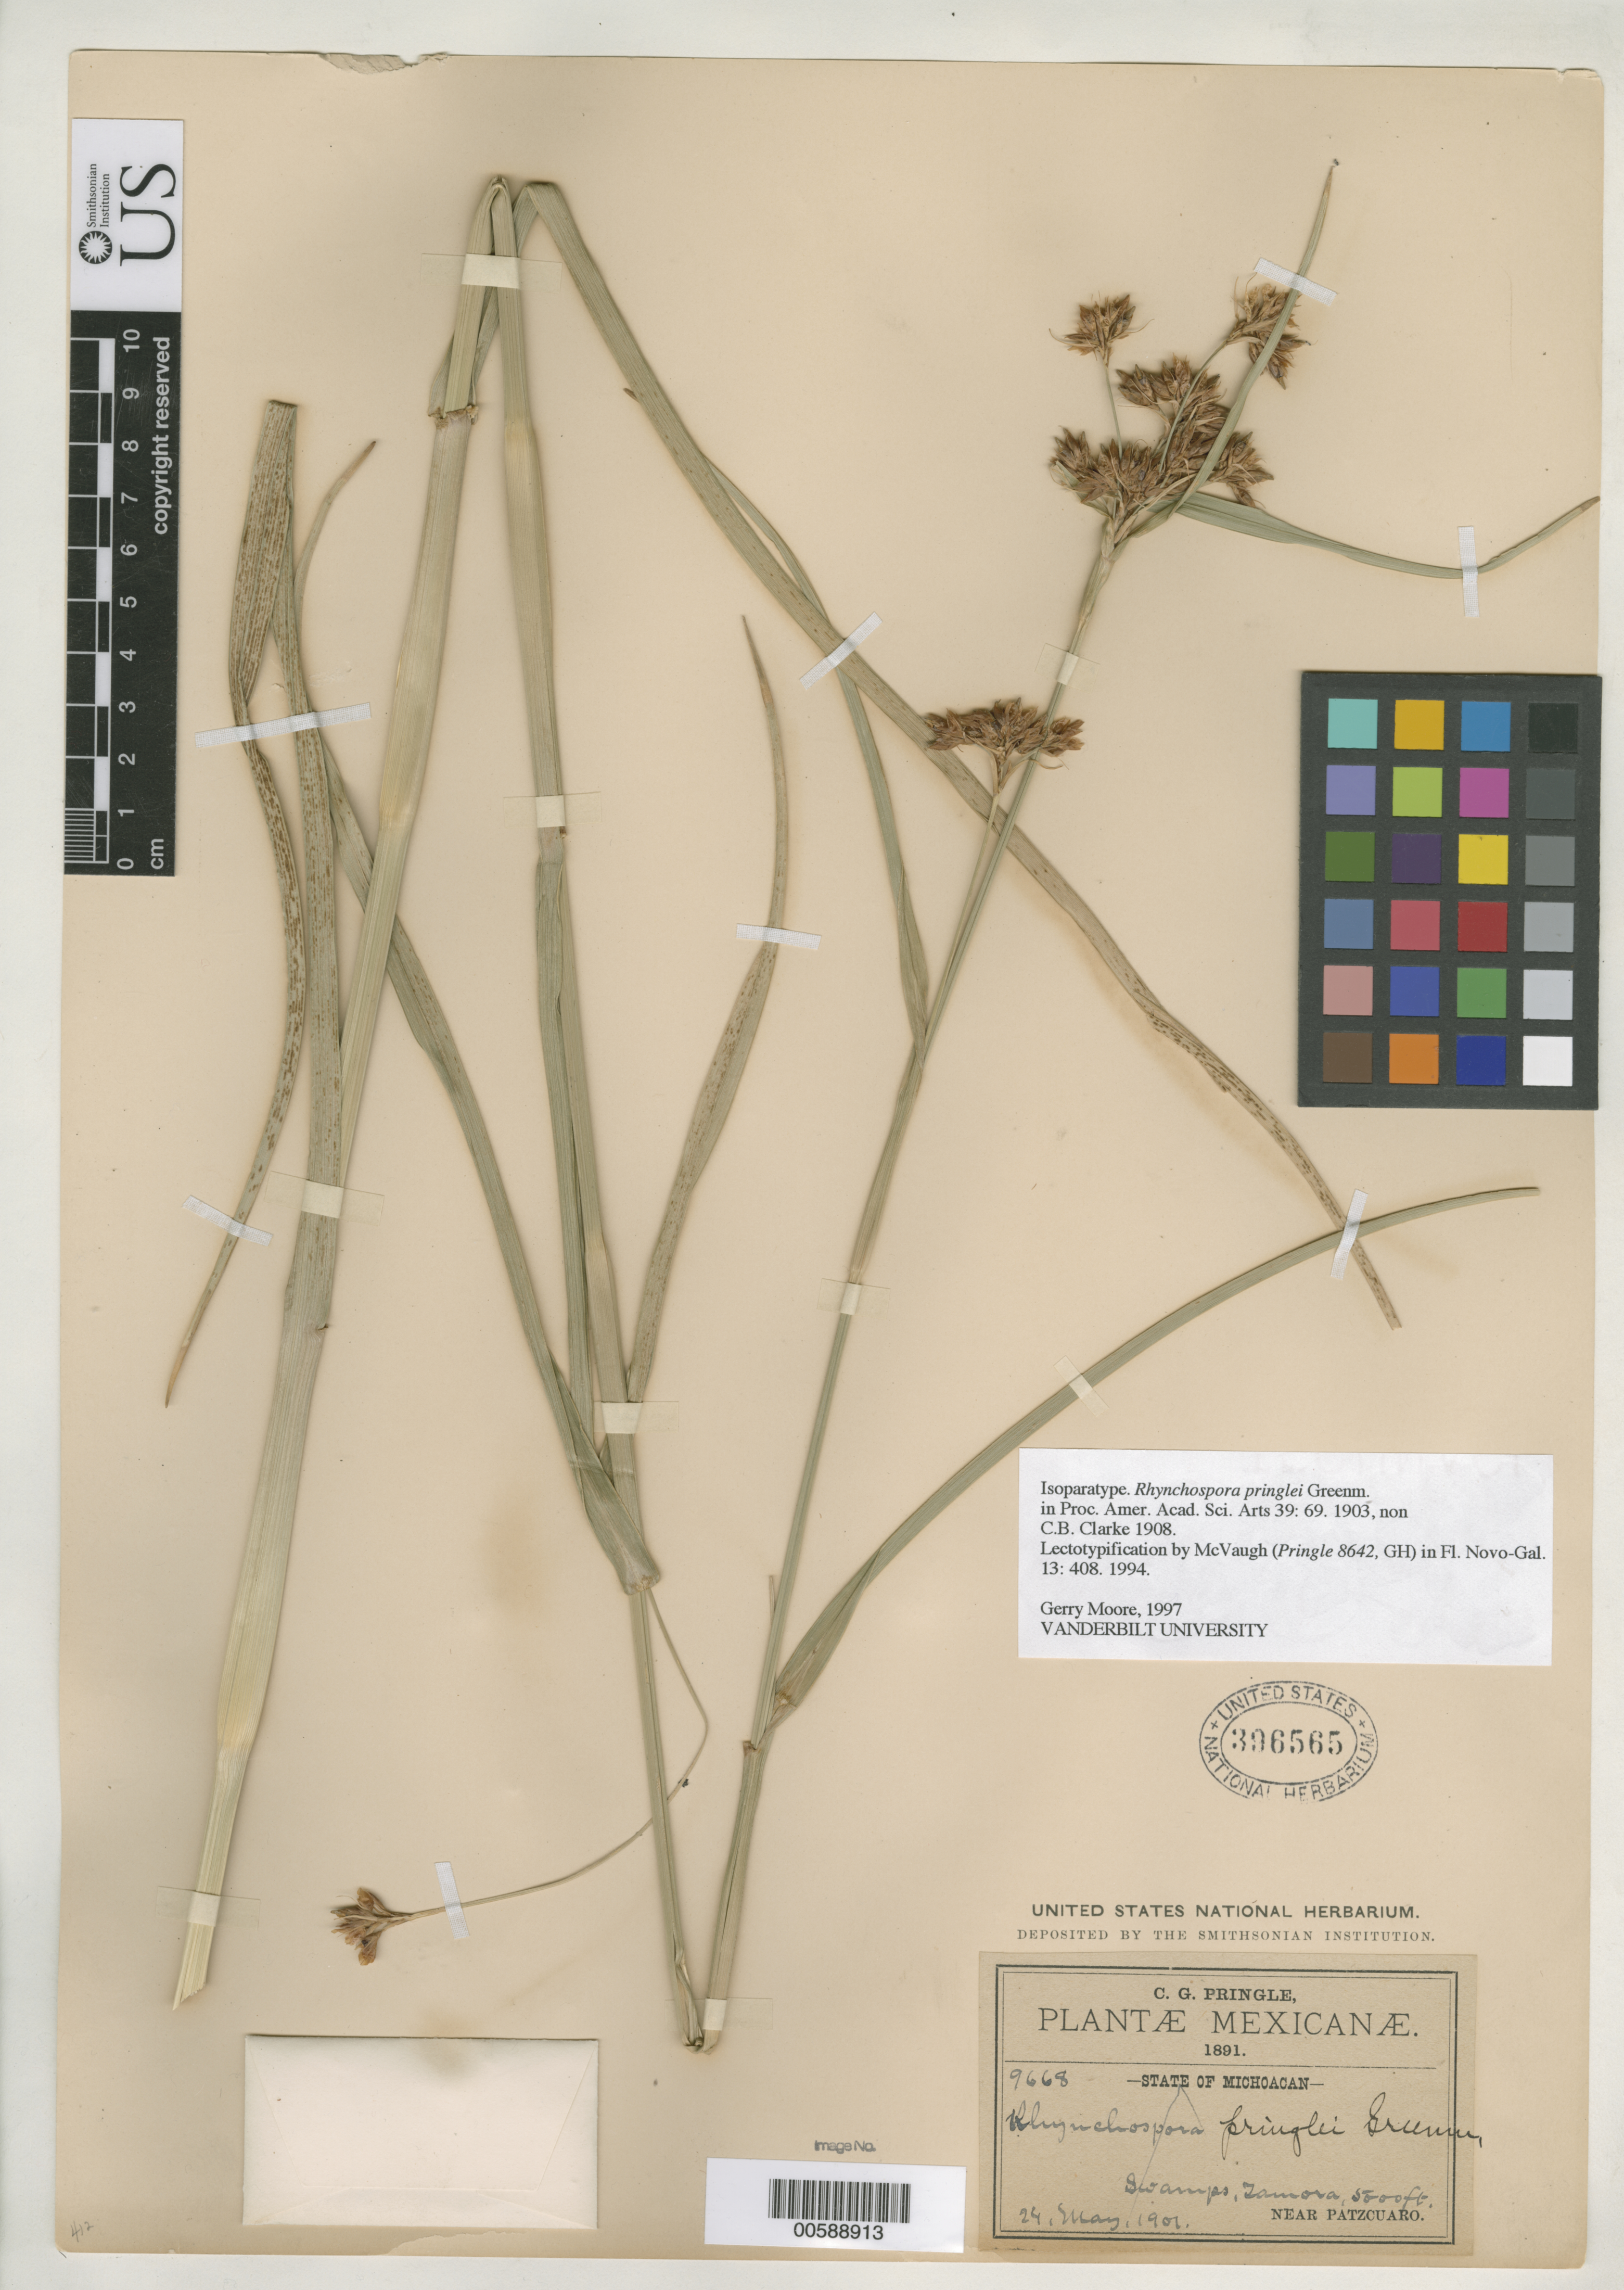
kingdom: Plantae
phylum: Tracheophyta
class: Liliopsida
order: Poales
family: Cyperaceae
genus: Rhynchospora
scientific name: Rhynchospora pringlei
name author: Greenm.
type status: Isosyntype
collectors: C. G. Pringle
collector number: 9668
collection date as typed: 24 May 1901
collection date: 1901-05-24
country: Mexico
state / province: Michoacán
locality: Zamora.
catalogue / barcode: US 396565